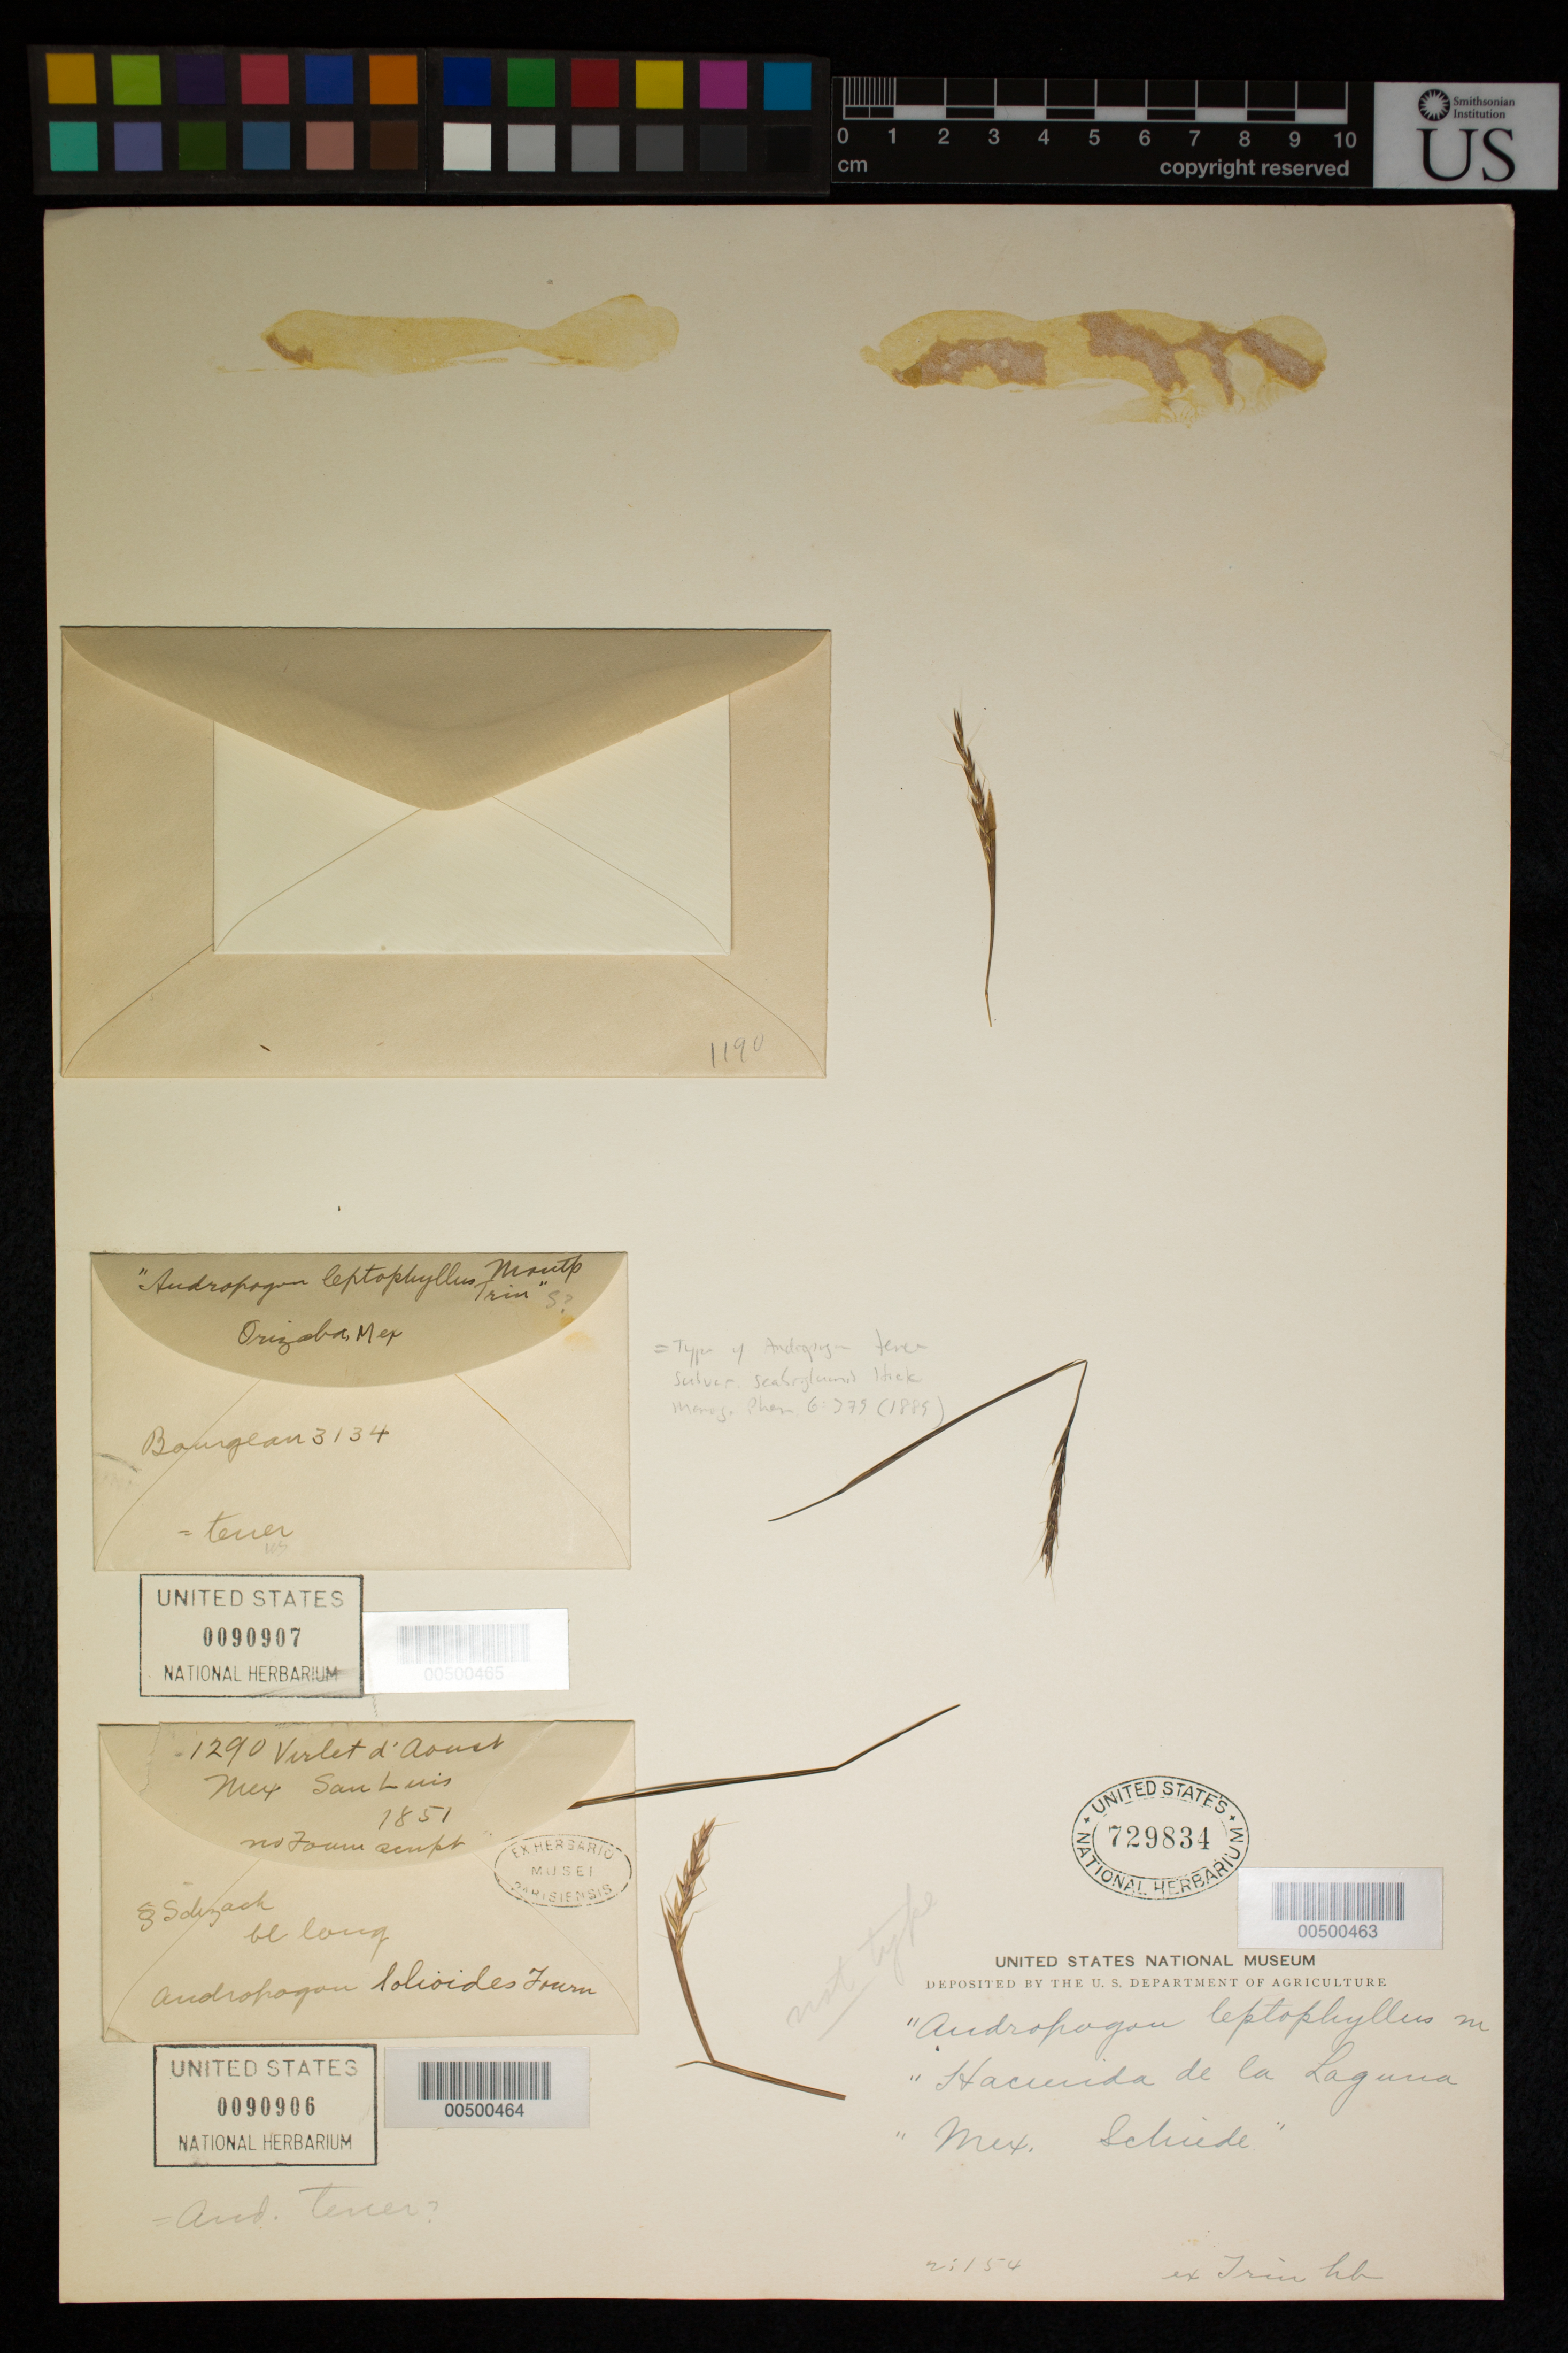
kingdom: Plantae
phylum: Tracheophyta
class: Liliopsida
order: Poales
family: Poaceae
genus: Schizachyrium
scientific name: Schizachyrium tenerum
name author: Nees in Mart.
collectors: C. J. W. Schiede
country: Mexico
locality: Hacienda de la Laguna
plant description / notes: Fragmentary material of (non-type) specimen ex herb. Trin. Mounted on sheet with fragmentary material of one non-type and one type specimen (and filed with latter under Andropogon lolioides in type herbarium).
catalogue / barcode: US 729834